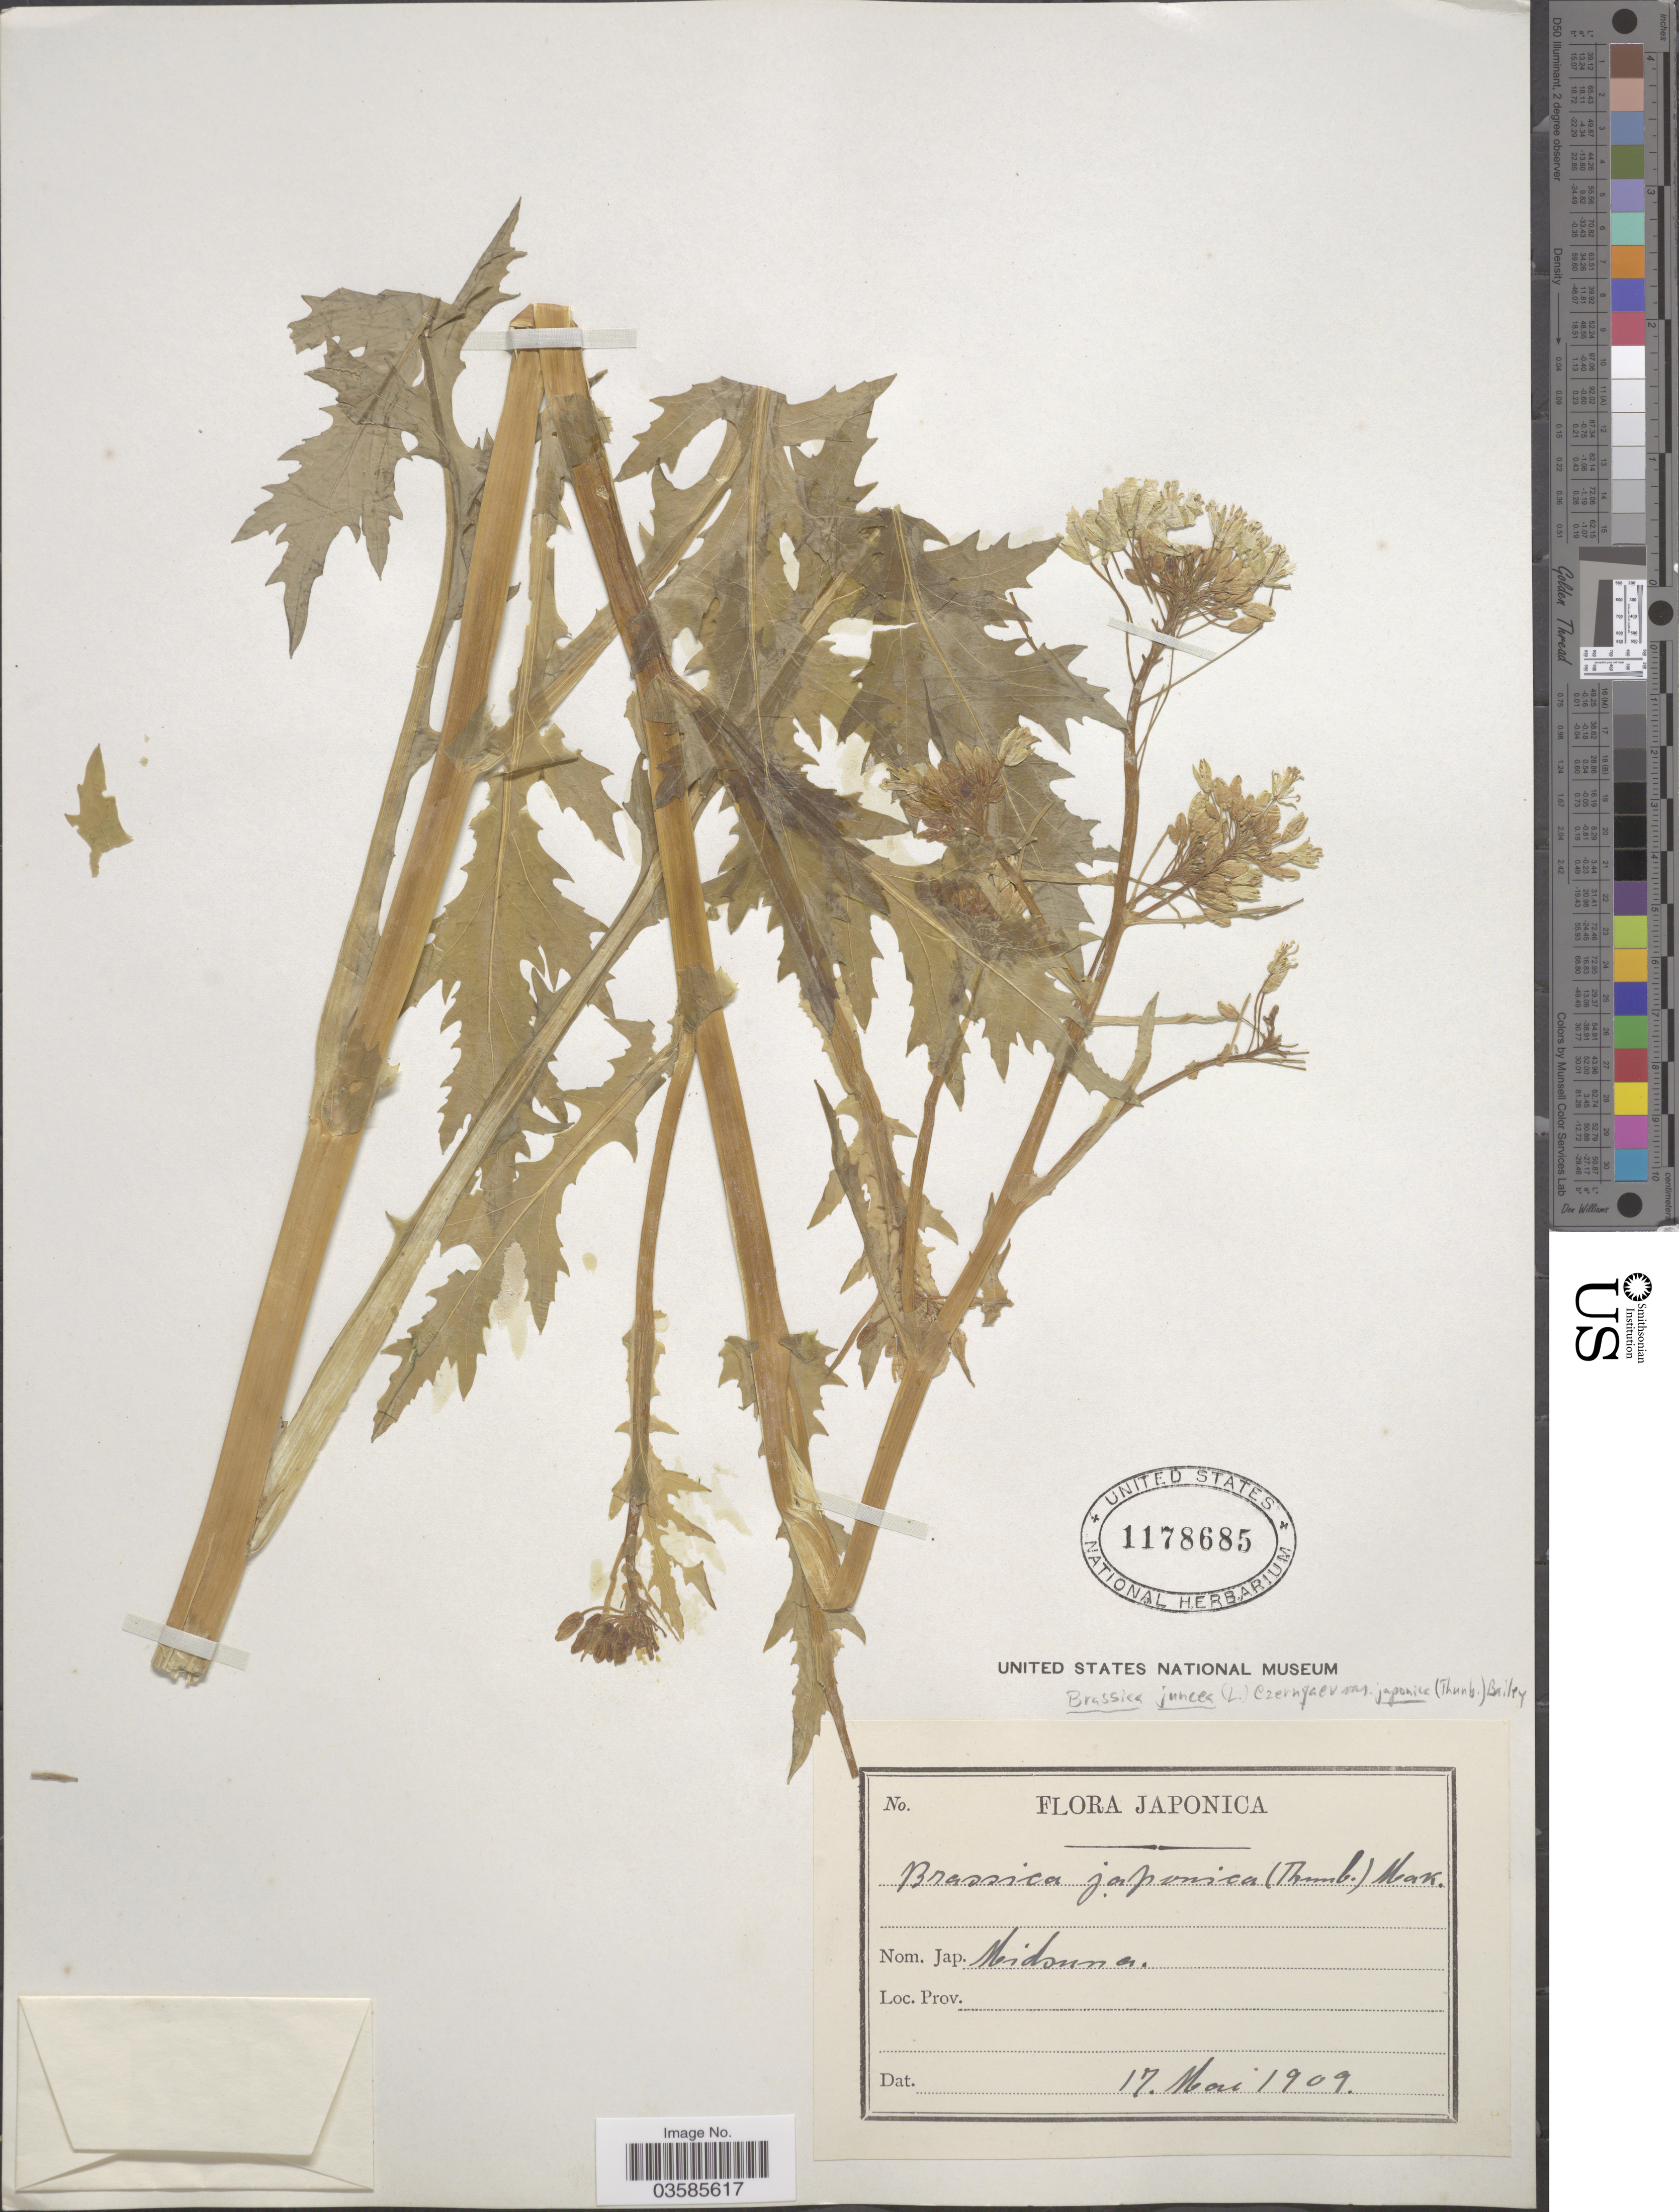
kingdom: Plantae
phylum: Tracheophyta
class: Magnoliopsida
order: Brassicales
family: Brassicaceae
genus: Brassica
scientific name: Brassica juncea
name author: (L.) Czern.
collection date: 1909-05-17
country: Japan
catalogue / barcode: US 1178685